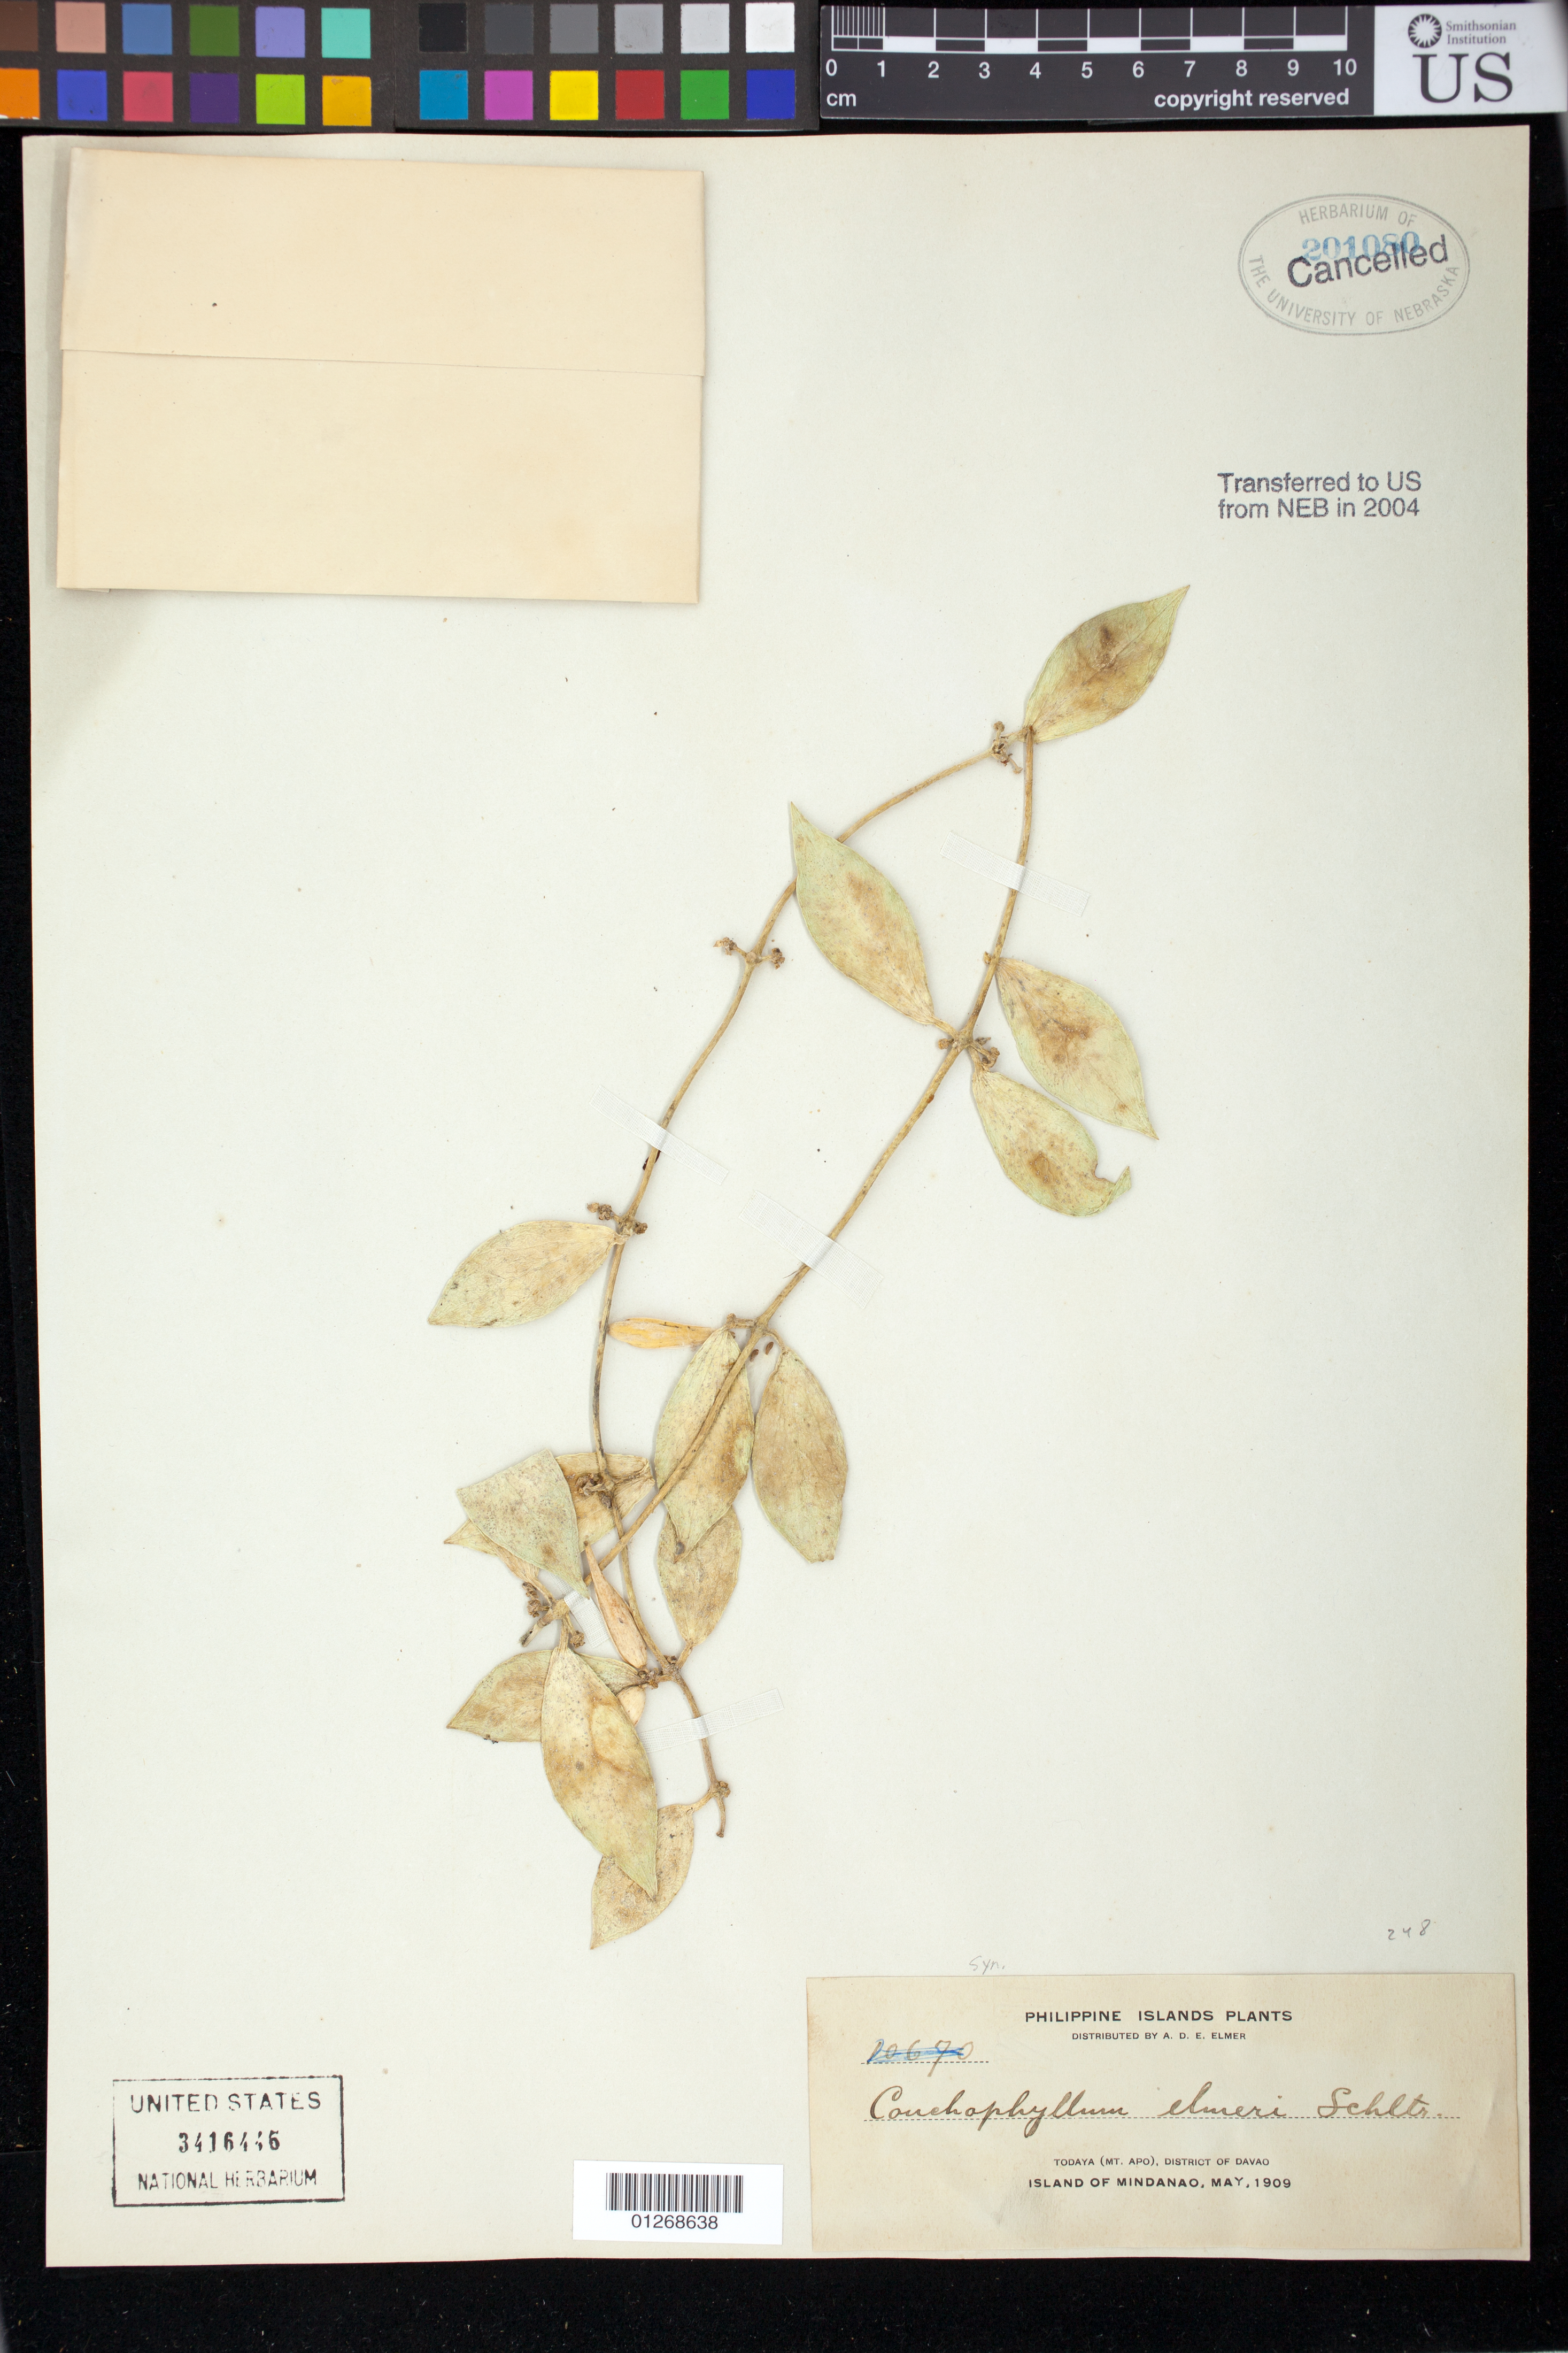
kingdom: Plantae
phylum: Tracheophyta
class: Magnoliopsida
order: Gentianales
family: Apocynaceae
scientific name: Conchophyllum elmeri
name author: Schltr.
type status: Possible Type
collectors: A. D. E. Elmer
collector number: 10670 (?)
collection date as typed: May 1909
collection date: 1909-05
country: Philippines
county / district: Davao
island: Mindanao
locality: Todaya (Mt. Apo), District of Davao, Island of Mindanao.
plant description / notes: Collection number (10670) crossed out, unclear why; collection number and other label data match type citation in protologue.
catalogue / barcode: US 3416446